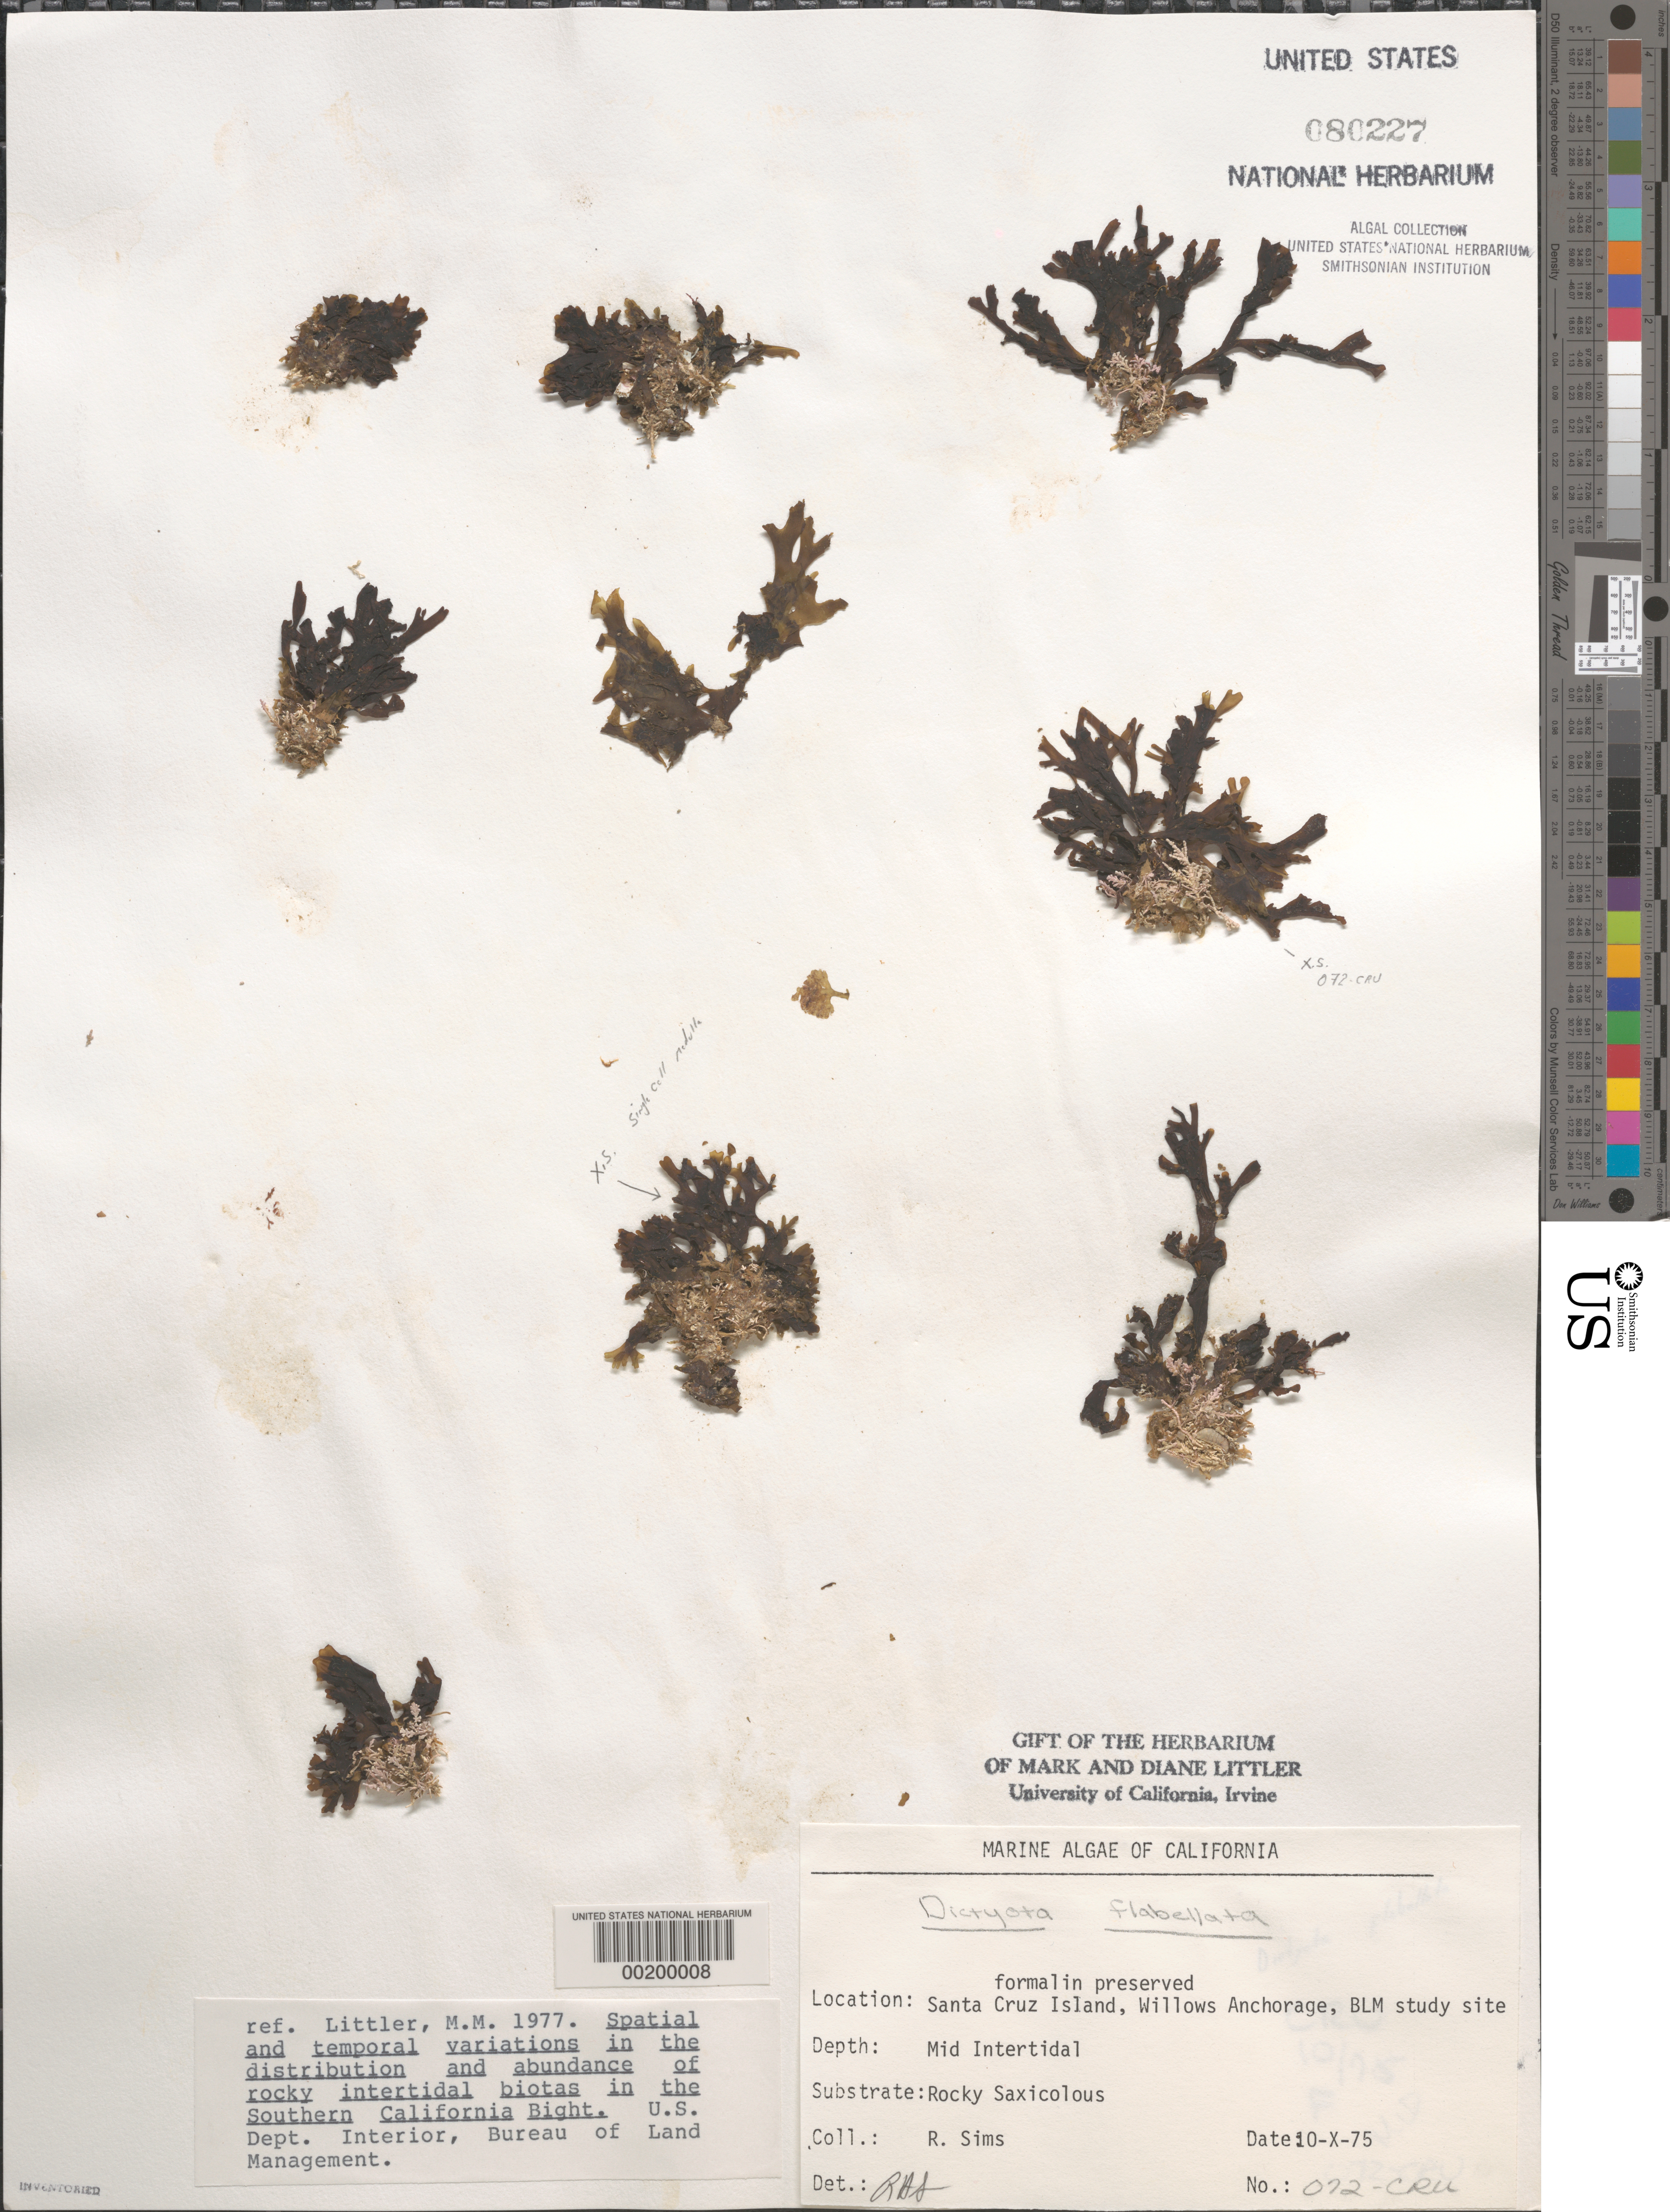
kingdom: Chromista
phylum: Ochrophyta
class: Phaeophyceae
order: Dictyotales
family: Dictyotaceae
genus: Dictyota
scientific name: Dictyota flabellata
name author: (Collins) Setch. & N.L. Gardner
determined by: Sims, Robert H.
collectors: R. H. Sims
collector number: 072-cru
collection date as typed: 10 Oct 1975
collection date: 1975-10-10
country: United States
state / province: California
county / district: Santa Barbara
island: Santa Cruz Island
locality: Willows Anchorage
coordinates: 33 57'38"N, 119 45'18"W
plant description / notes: BLM-SOCALBIGHT Rocky Intertidal Survey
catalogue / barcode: US 80227